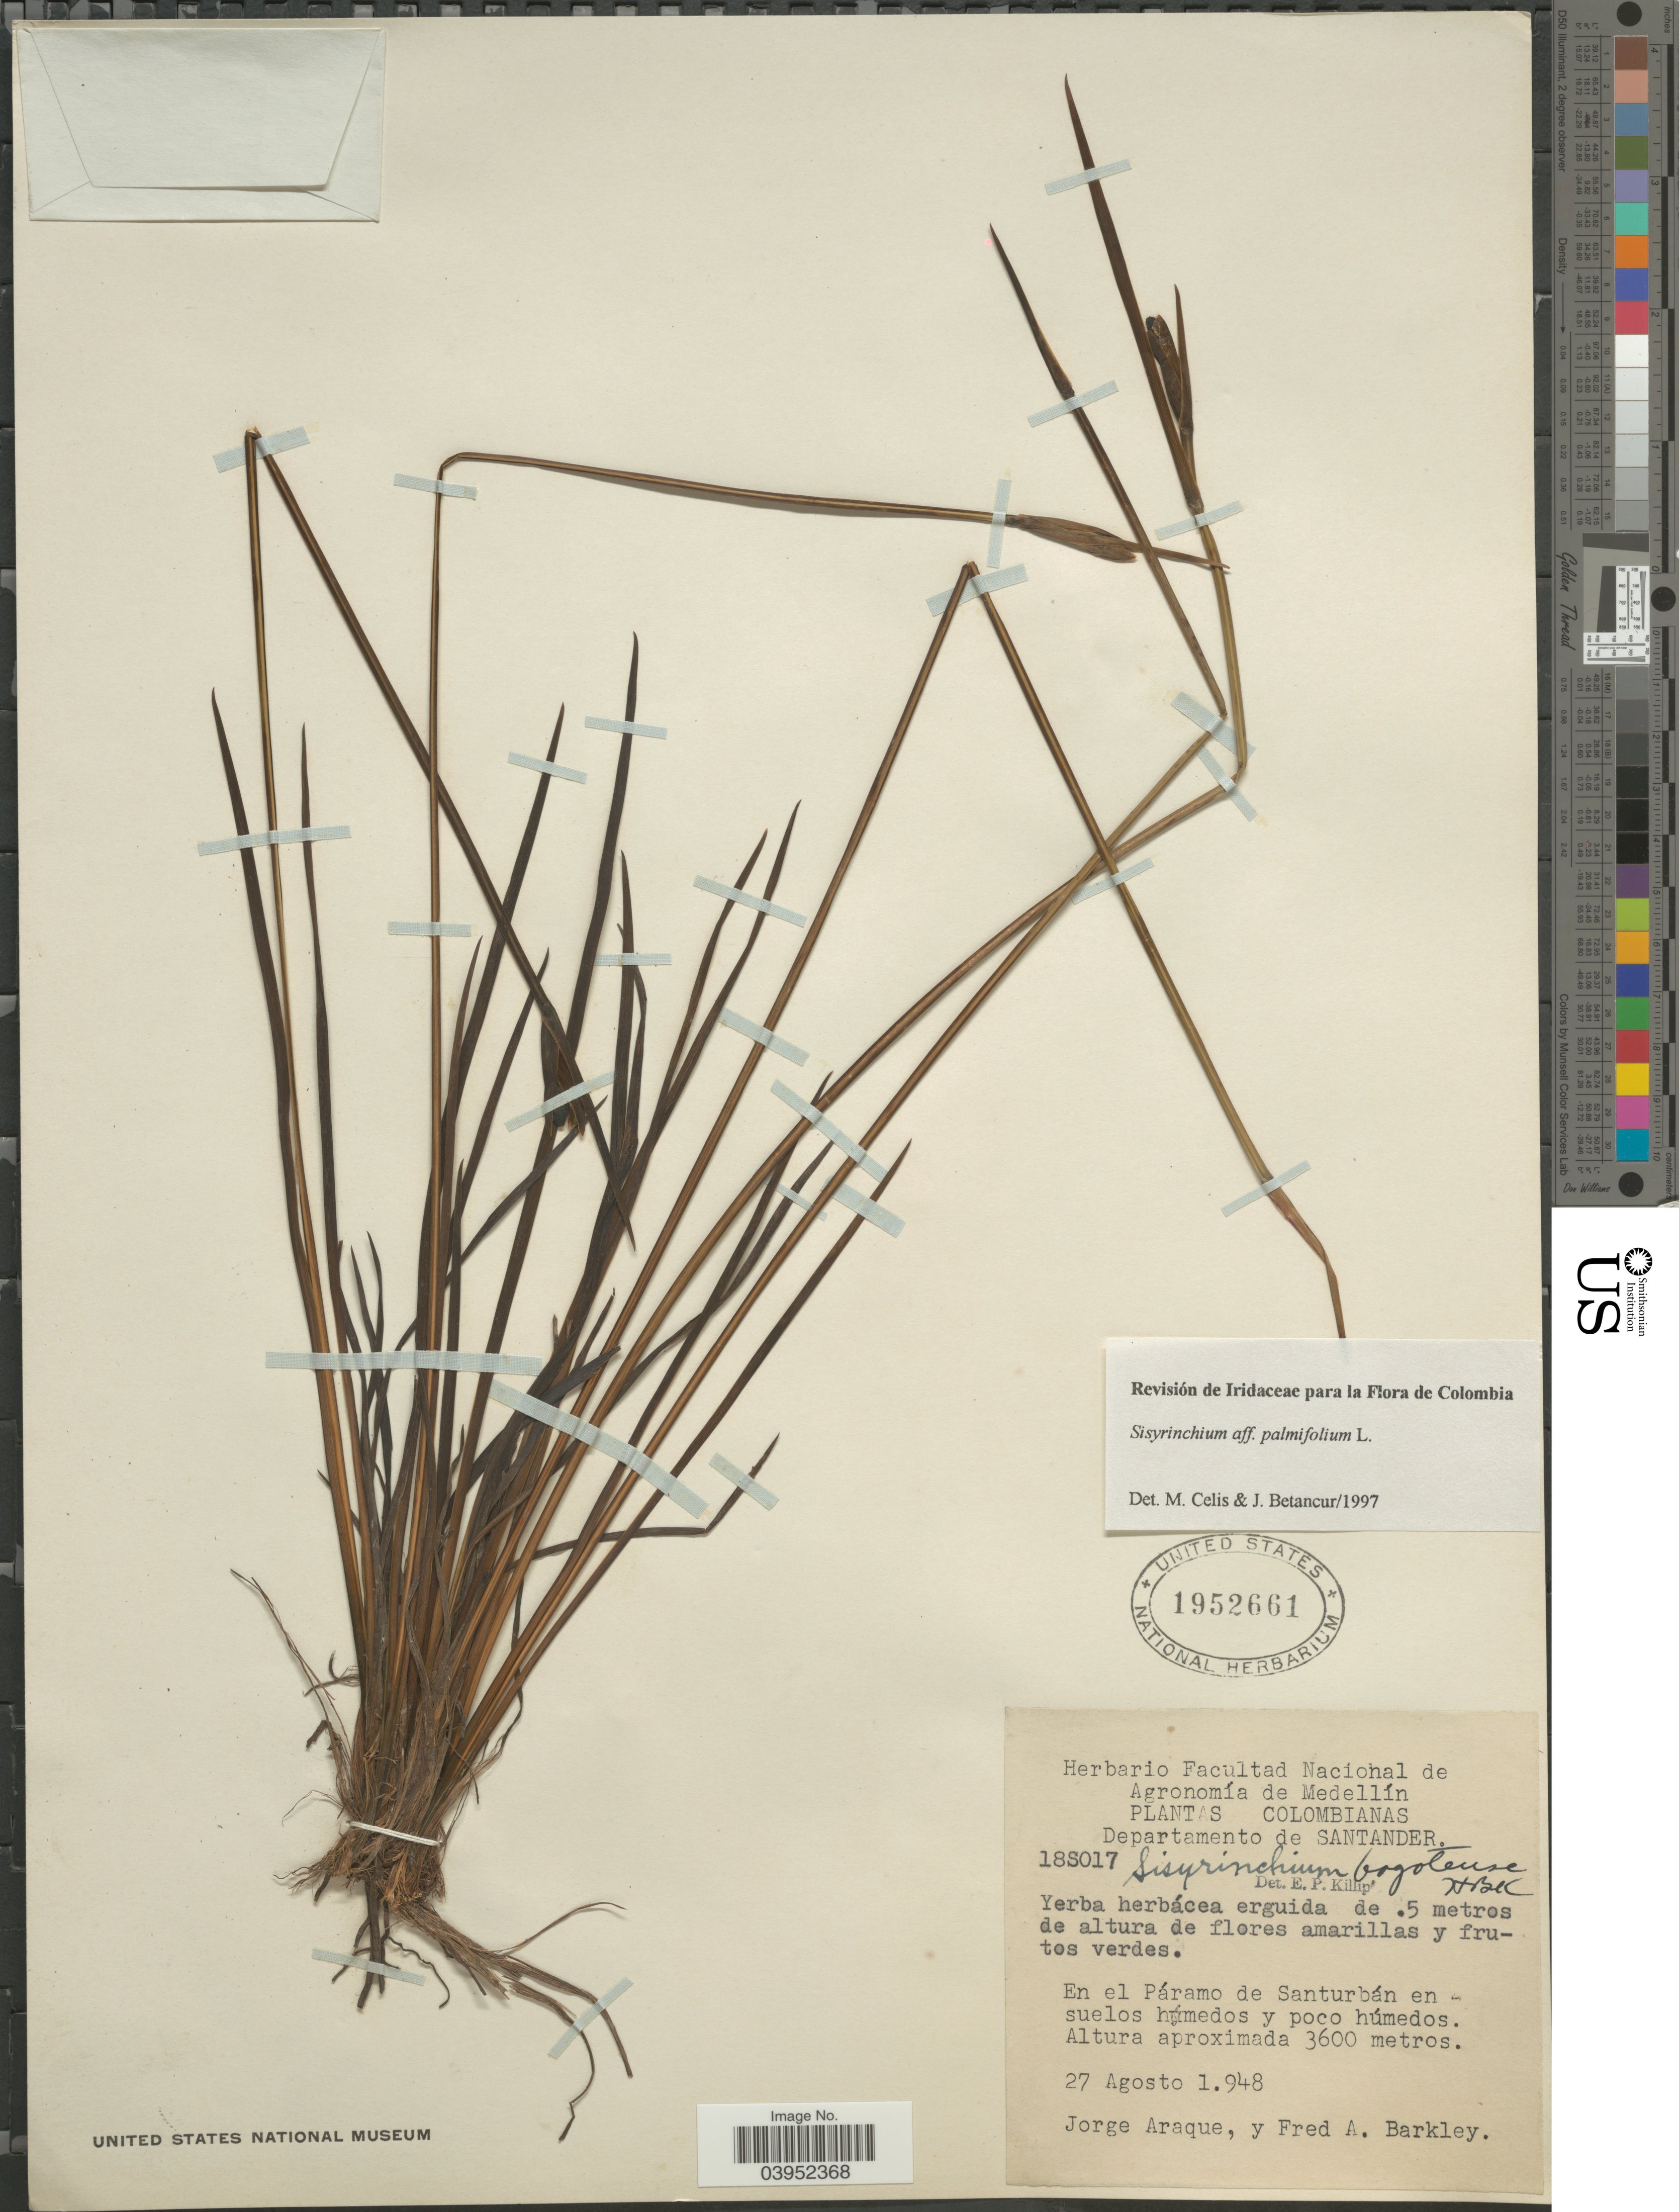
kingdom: Plantae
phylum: Tracheophyta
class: Liliopsida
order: Asparagales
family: Iridaceae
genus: Sisyrinchium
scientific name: Sisyrinchium palmifolium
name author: L.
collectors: J. Araque & F. A. Barkley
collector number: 18S017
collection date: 1948-08-27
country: Colombia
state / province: Santander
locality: Departamento de Santander. En el Páramo de Santurbán ensuelos húmedos y poco húmedos.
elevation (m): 3600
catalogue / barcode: US 1952661